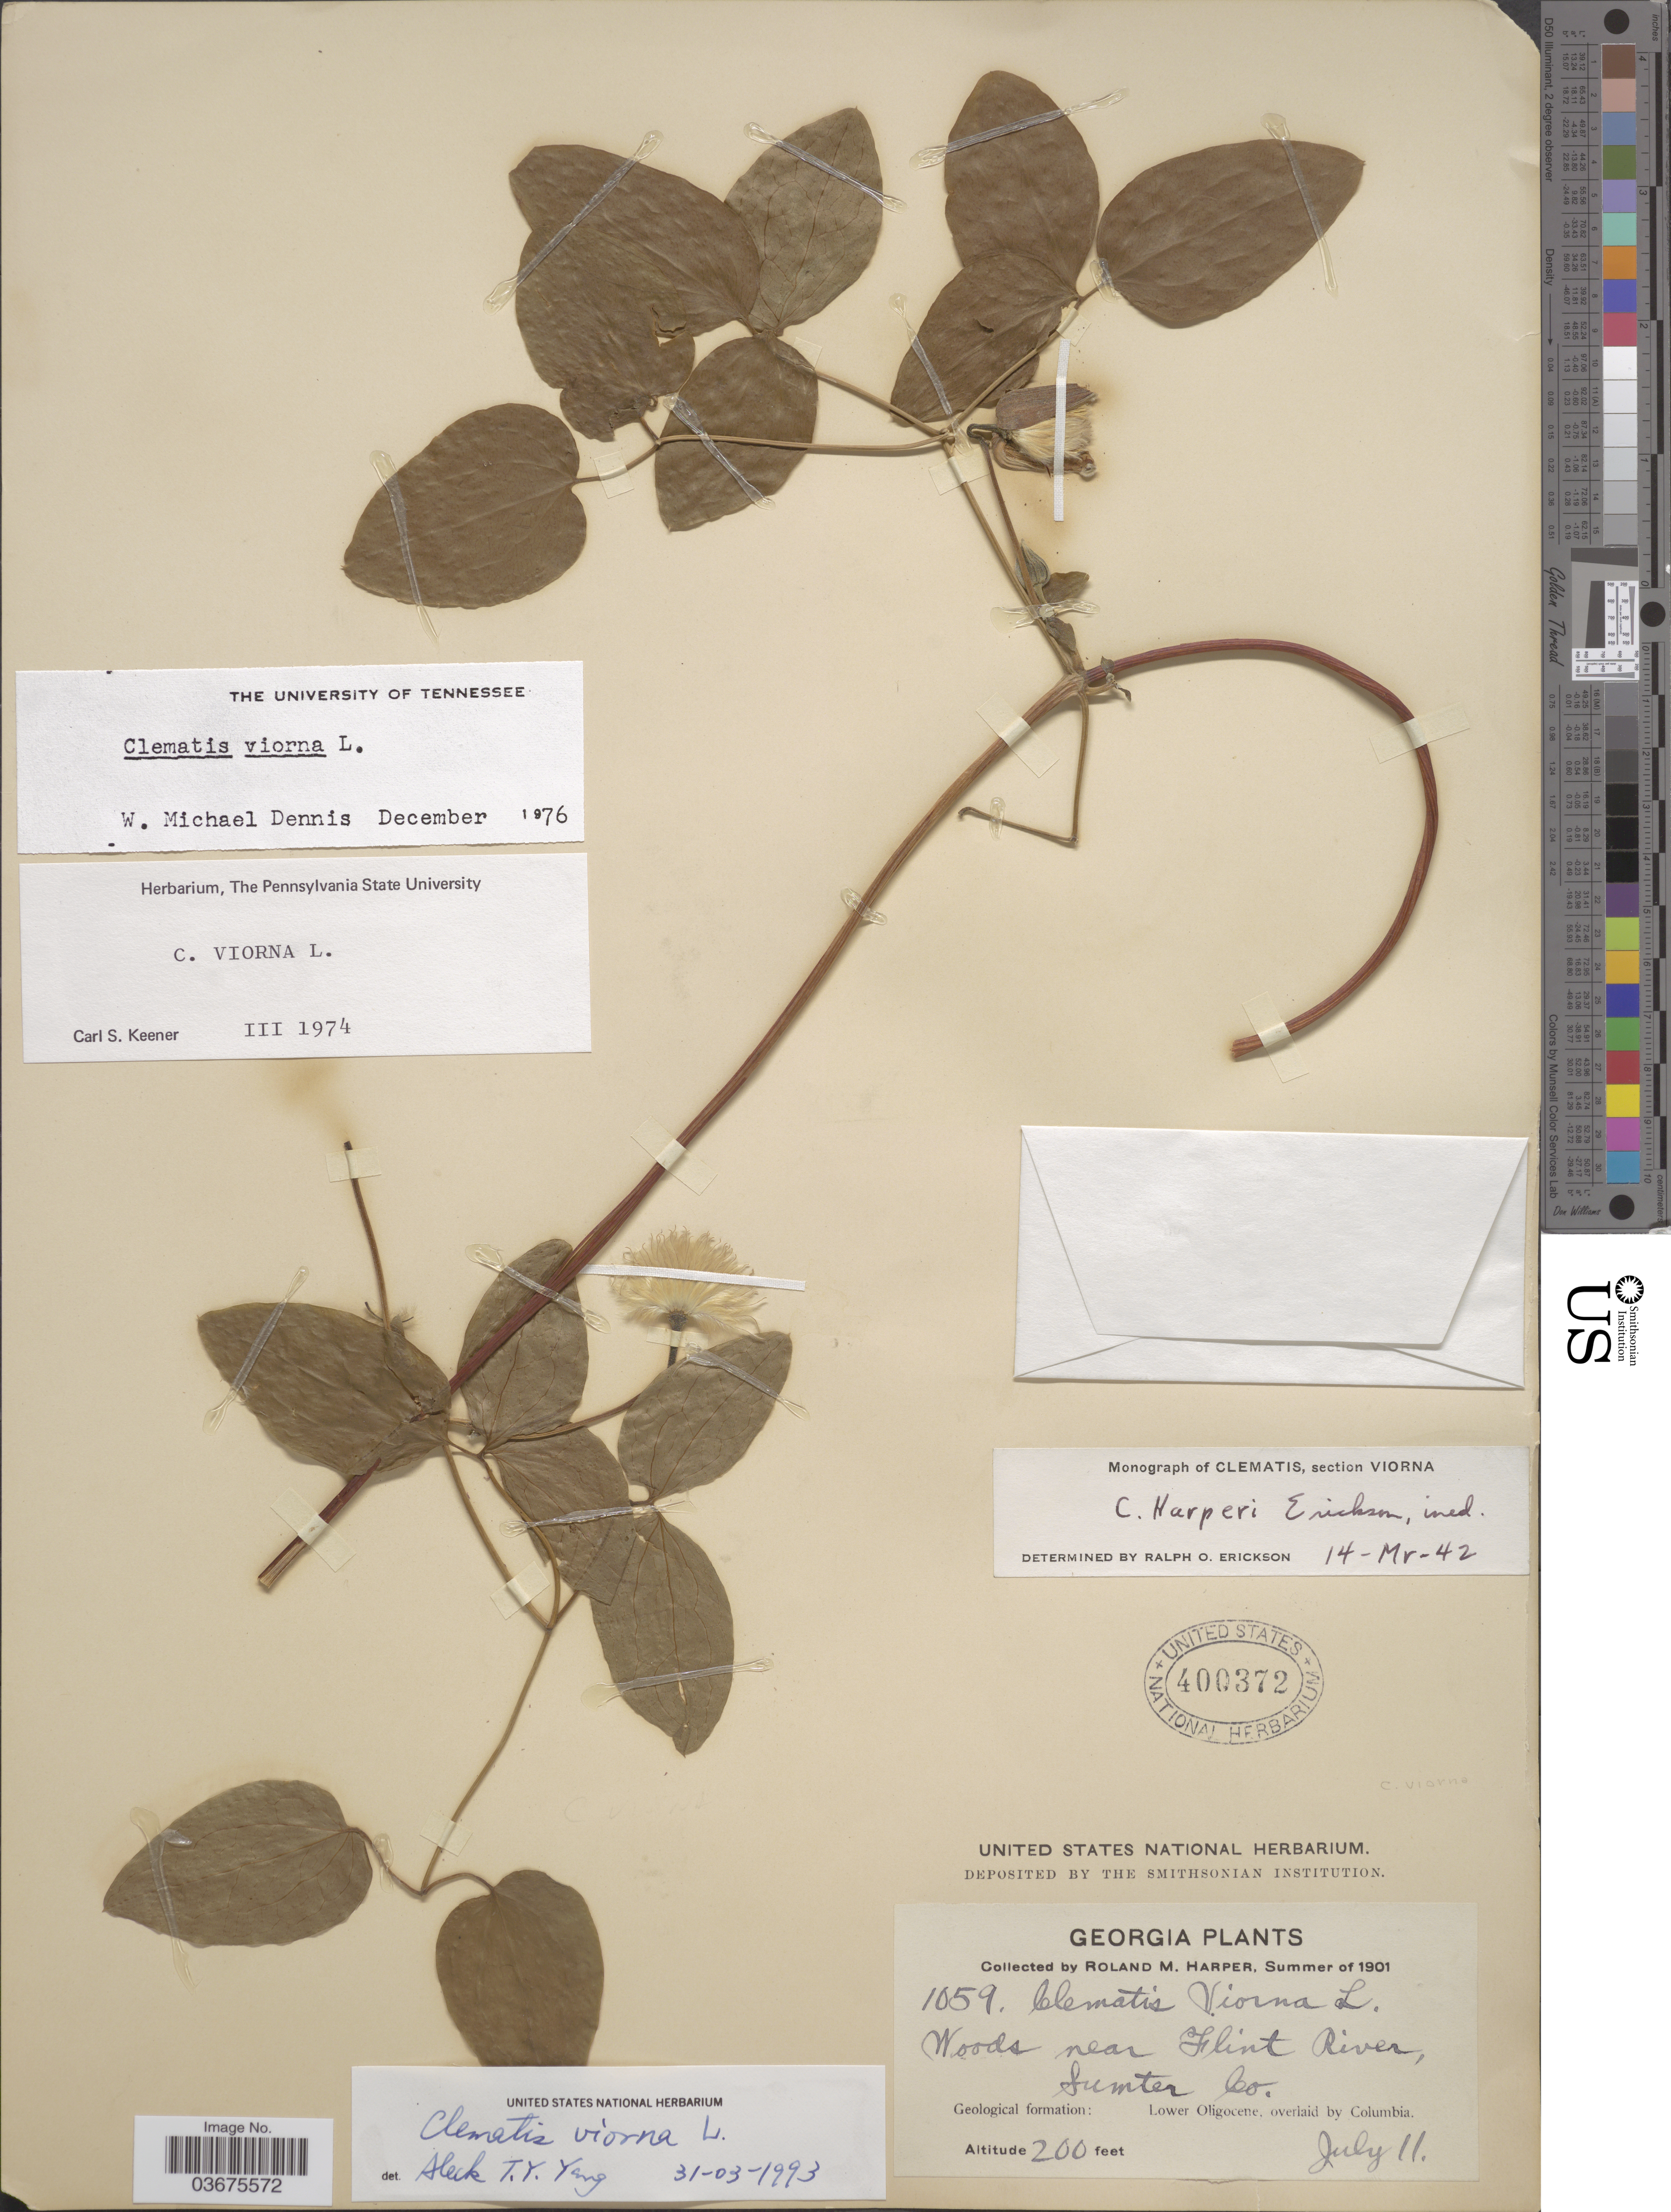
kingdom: Plantae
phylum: Tracheophyta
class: Magnoliopsida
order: Ranunculales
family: Ranunculaceae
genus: Clematis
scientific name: Clematis viorna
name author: L.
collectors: R. M. Harper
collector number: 1059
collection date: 1901-07-11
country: United States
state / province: Georgia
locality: Woods near Flint River, Sumter Co.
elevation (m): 61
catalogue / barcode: US 400372